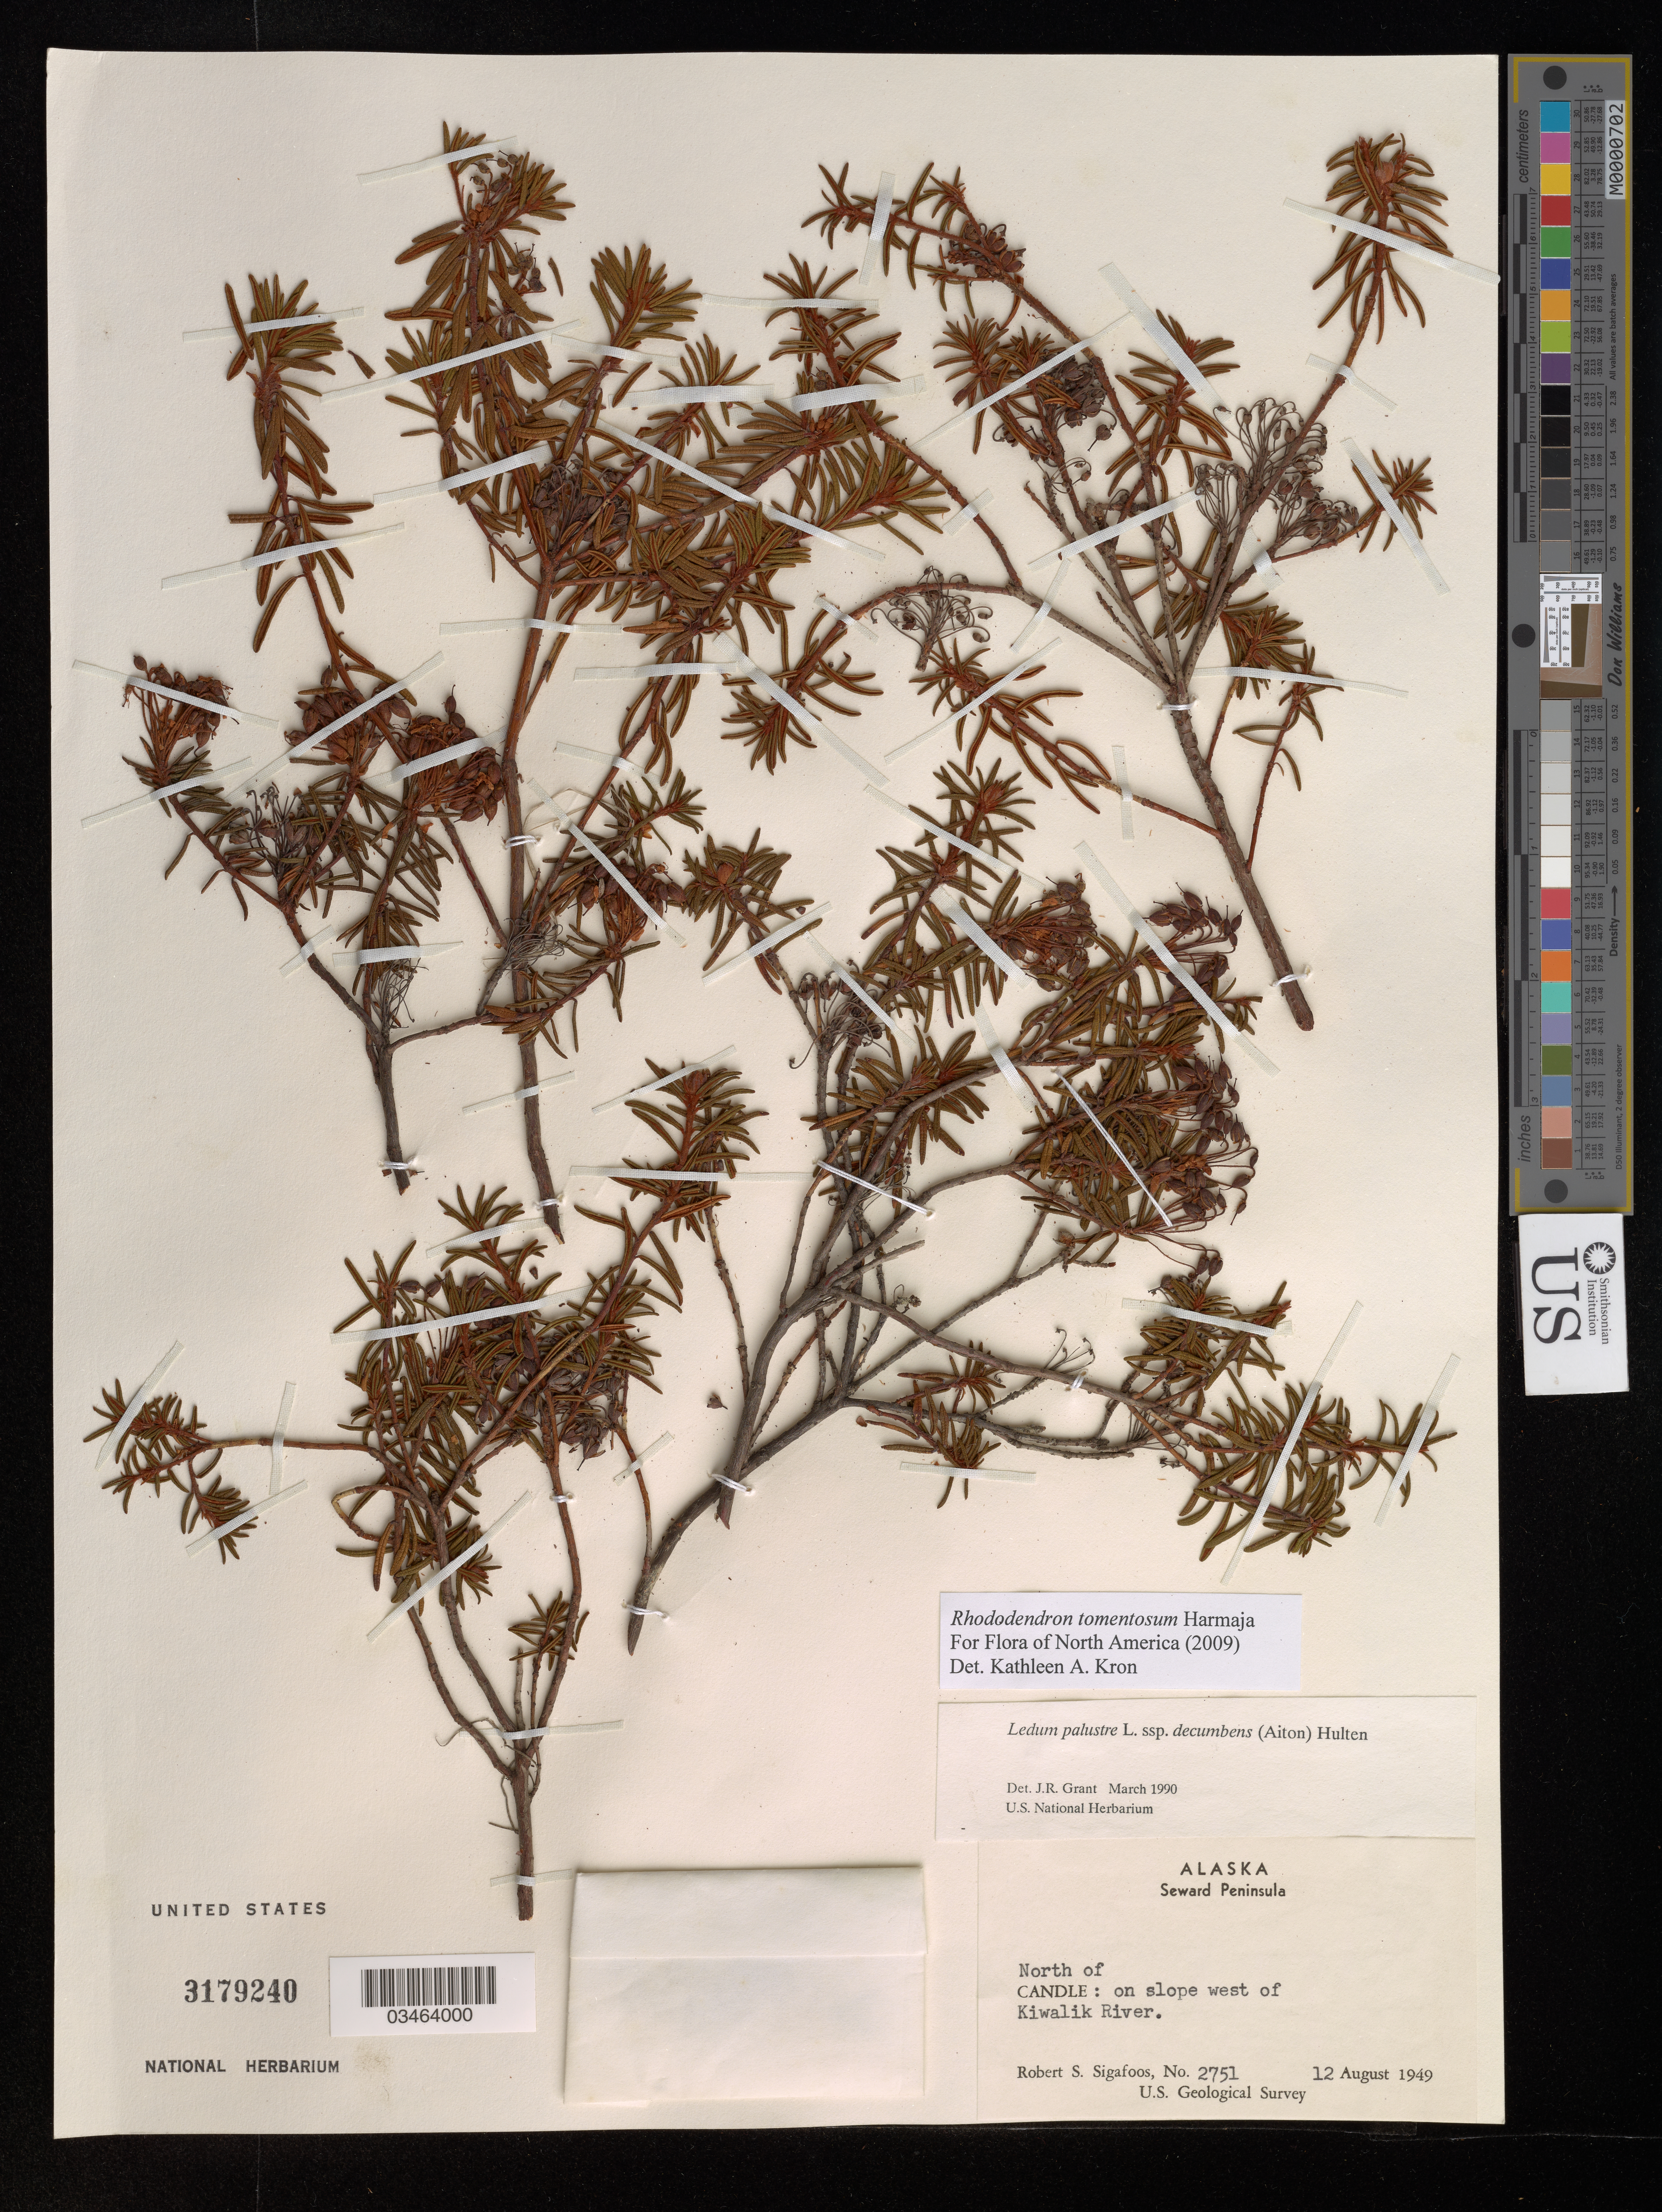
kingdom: Plantae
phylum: Tracheophyta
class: Magnoliopsida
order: Ericales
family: Ericaceae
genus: Rhododendron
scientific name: Rhododendron tomentosum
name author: Harmaja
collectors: R. Sigafoos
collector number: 2751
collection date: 1949-08-12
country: United States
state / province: Alaska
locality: Seward Peninsula. North of Candle: on slope west of Kiwalik River. U.S. Geological Survey.?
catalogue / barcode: US 3179240